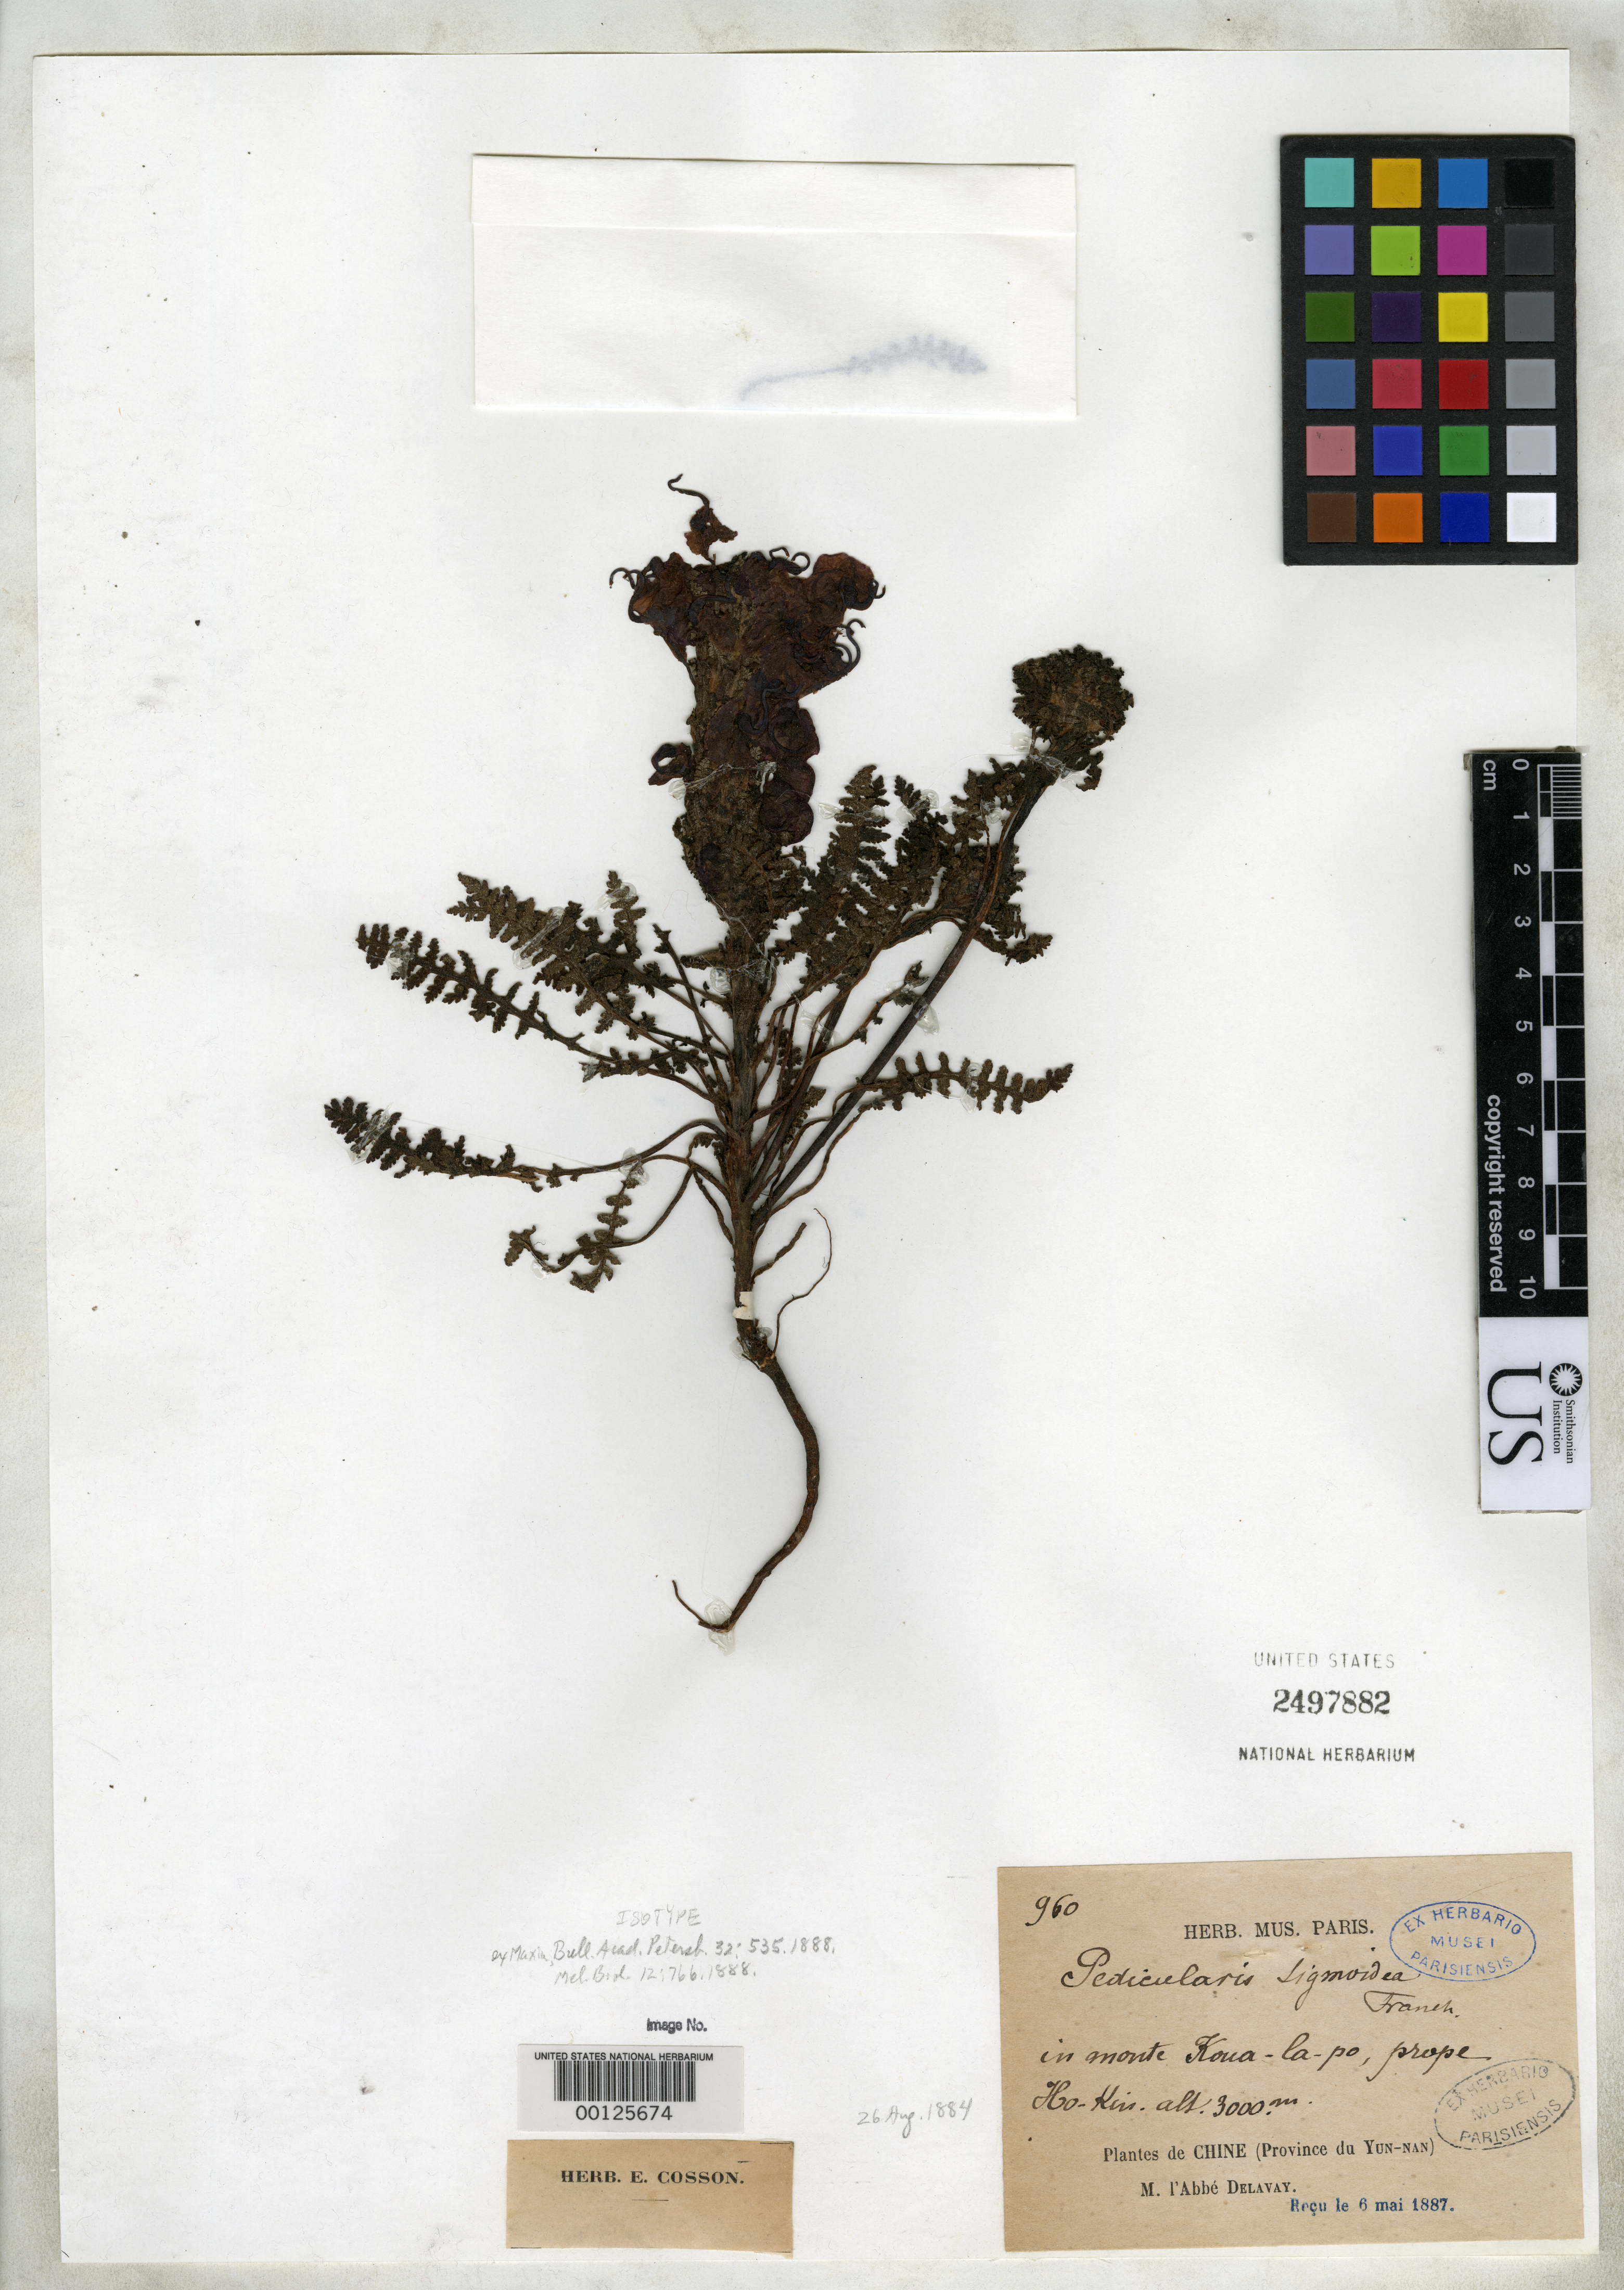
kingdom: Plantae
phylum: Tracheophyta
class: Magnoliopsida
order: Lamiales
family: Orobanchaceae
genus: Pedicularis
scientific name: Pedicularis sigmoidea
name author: Franch. ex Maxim.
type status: Isotype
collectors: P. Delavay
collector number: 960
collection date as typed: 26 Aug 1884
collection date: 1884-08-26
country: China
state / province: Yunnan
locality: Monte Koua-la-po, near Ho-kin.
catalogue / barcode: US 2497882